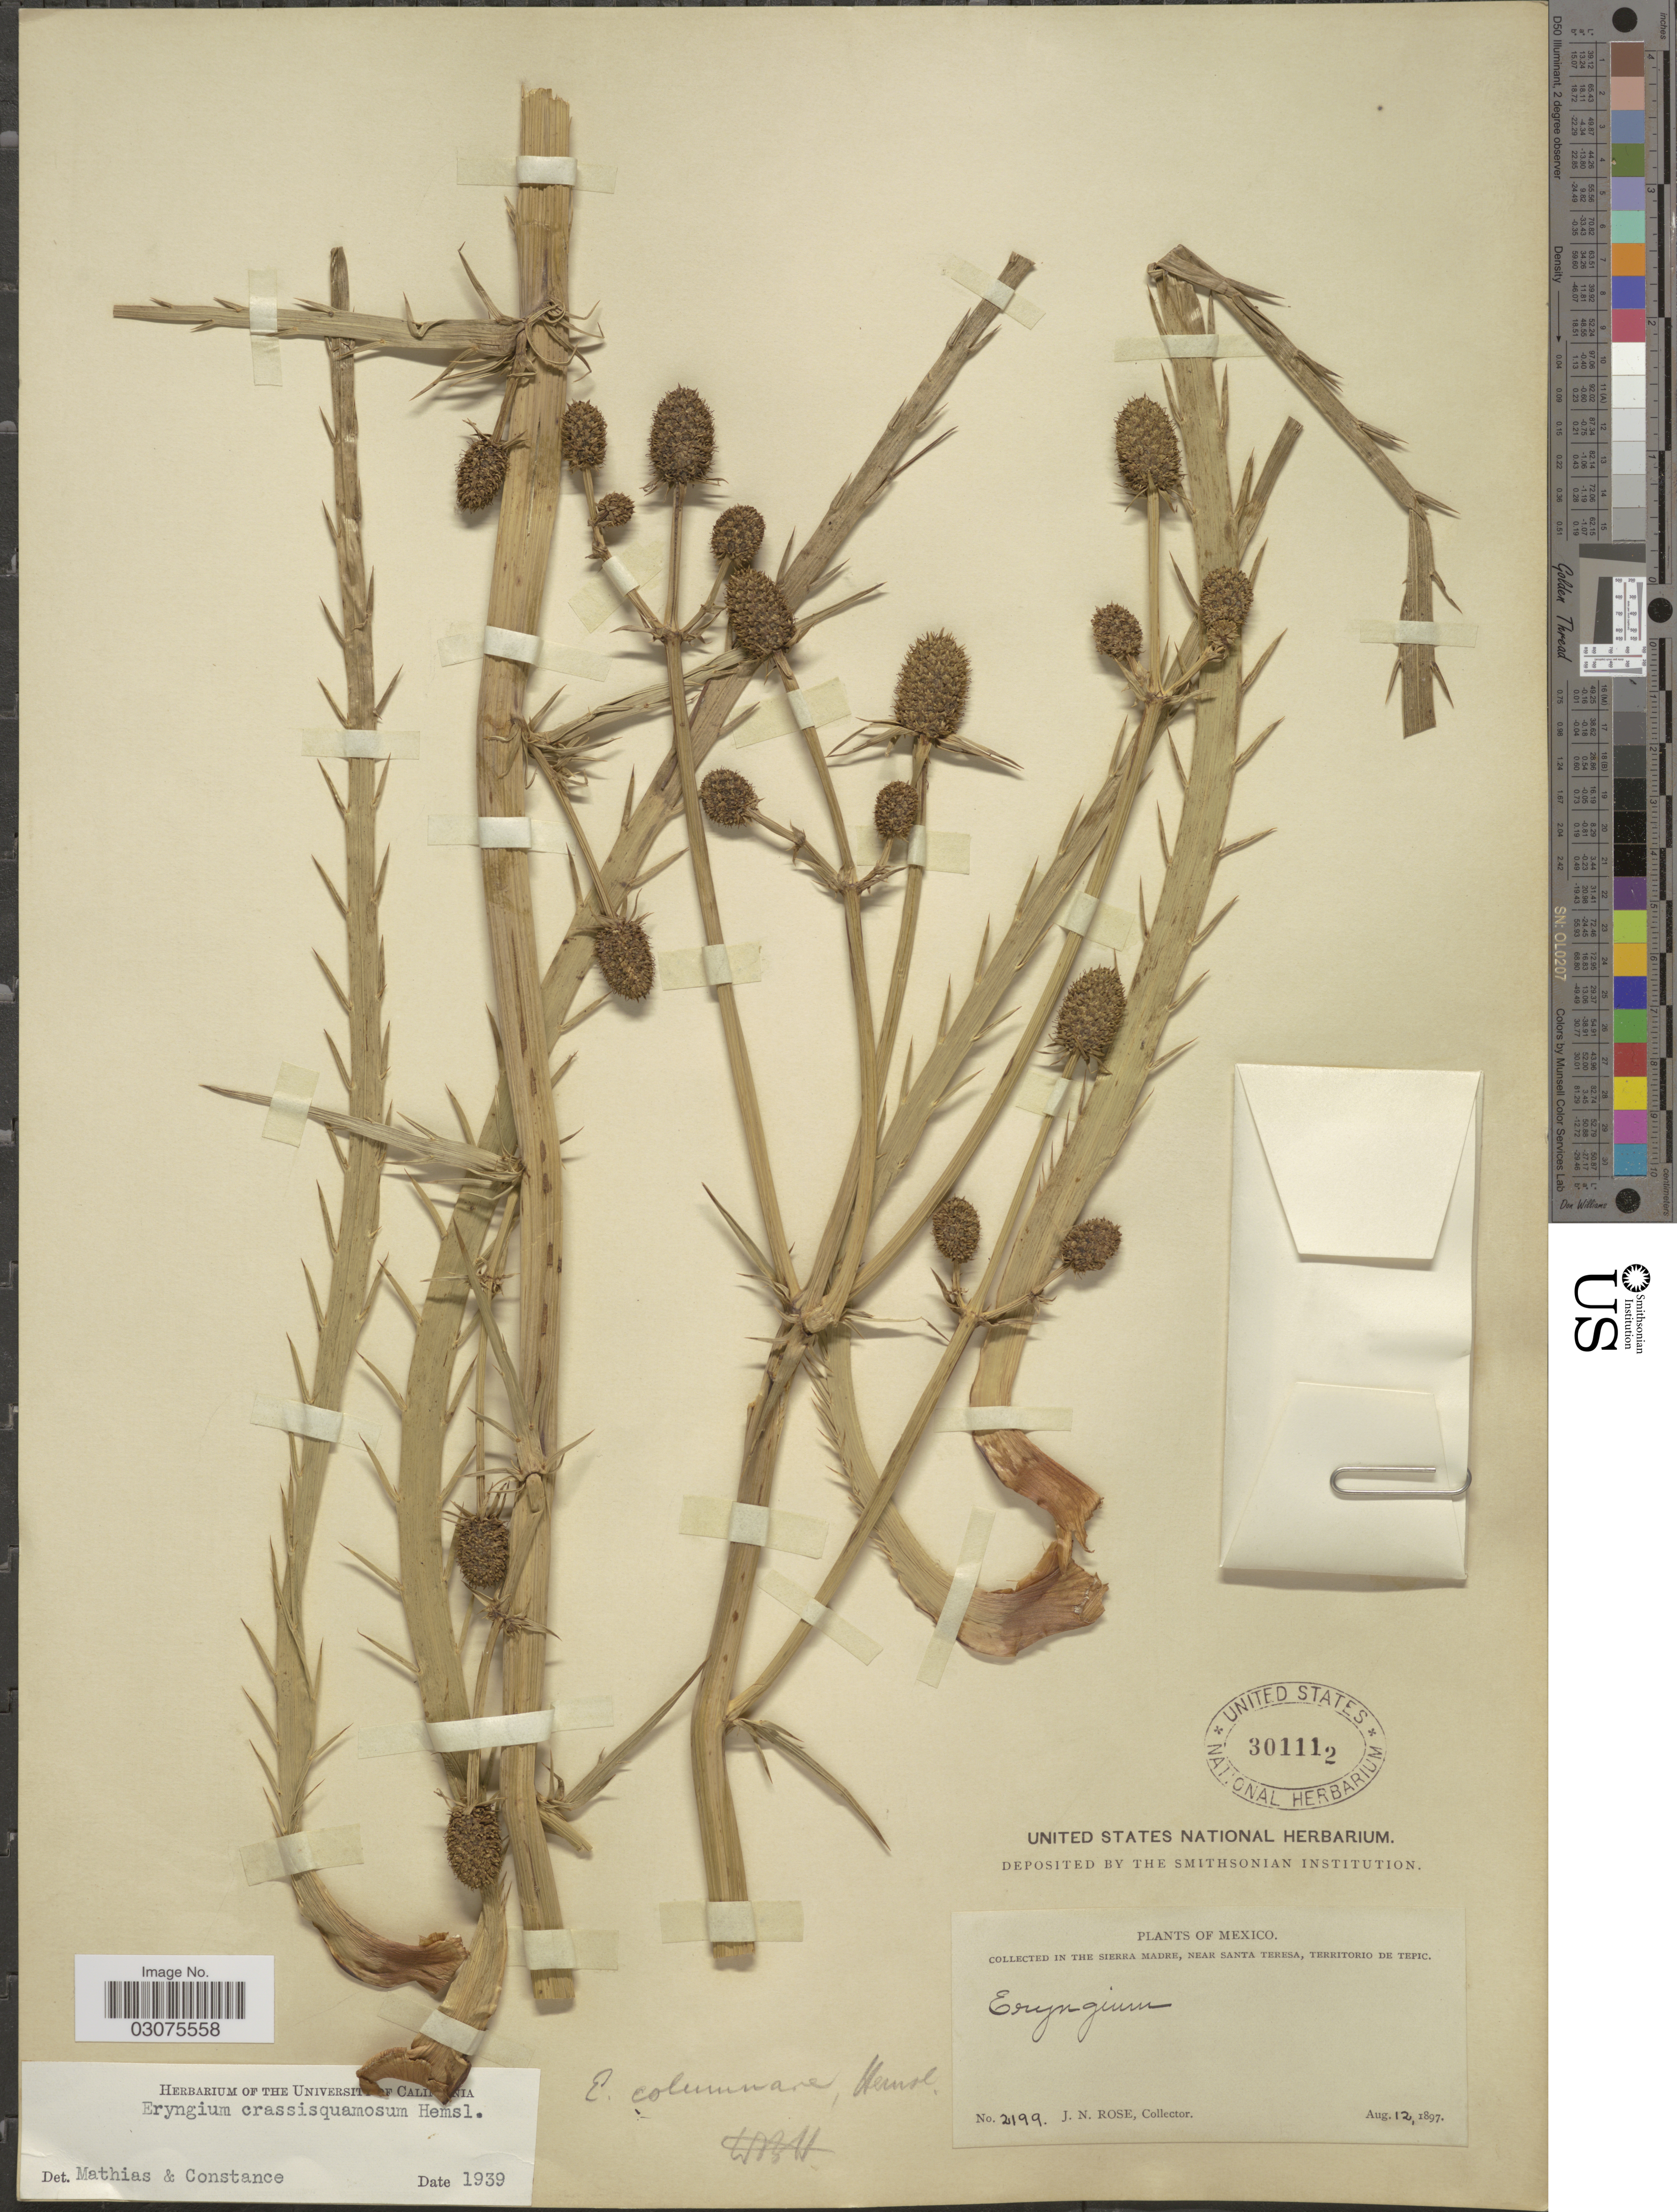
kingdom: Plantae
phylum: Tracheophyta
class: Magnoliopsida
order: Apiales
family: Apiaceae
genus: Eryngium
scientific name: Eryngium crassisquamosum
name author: Hemsl.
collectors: J. N. Rose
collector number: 2199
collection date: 1897-08-12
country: Mexico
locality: In the Sierra Madre, Near Santa Teresa, Territorio de Tepic.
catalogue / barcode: US 301112